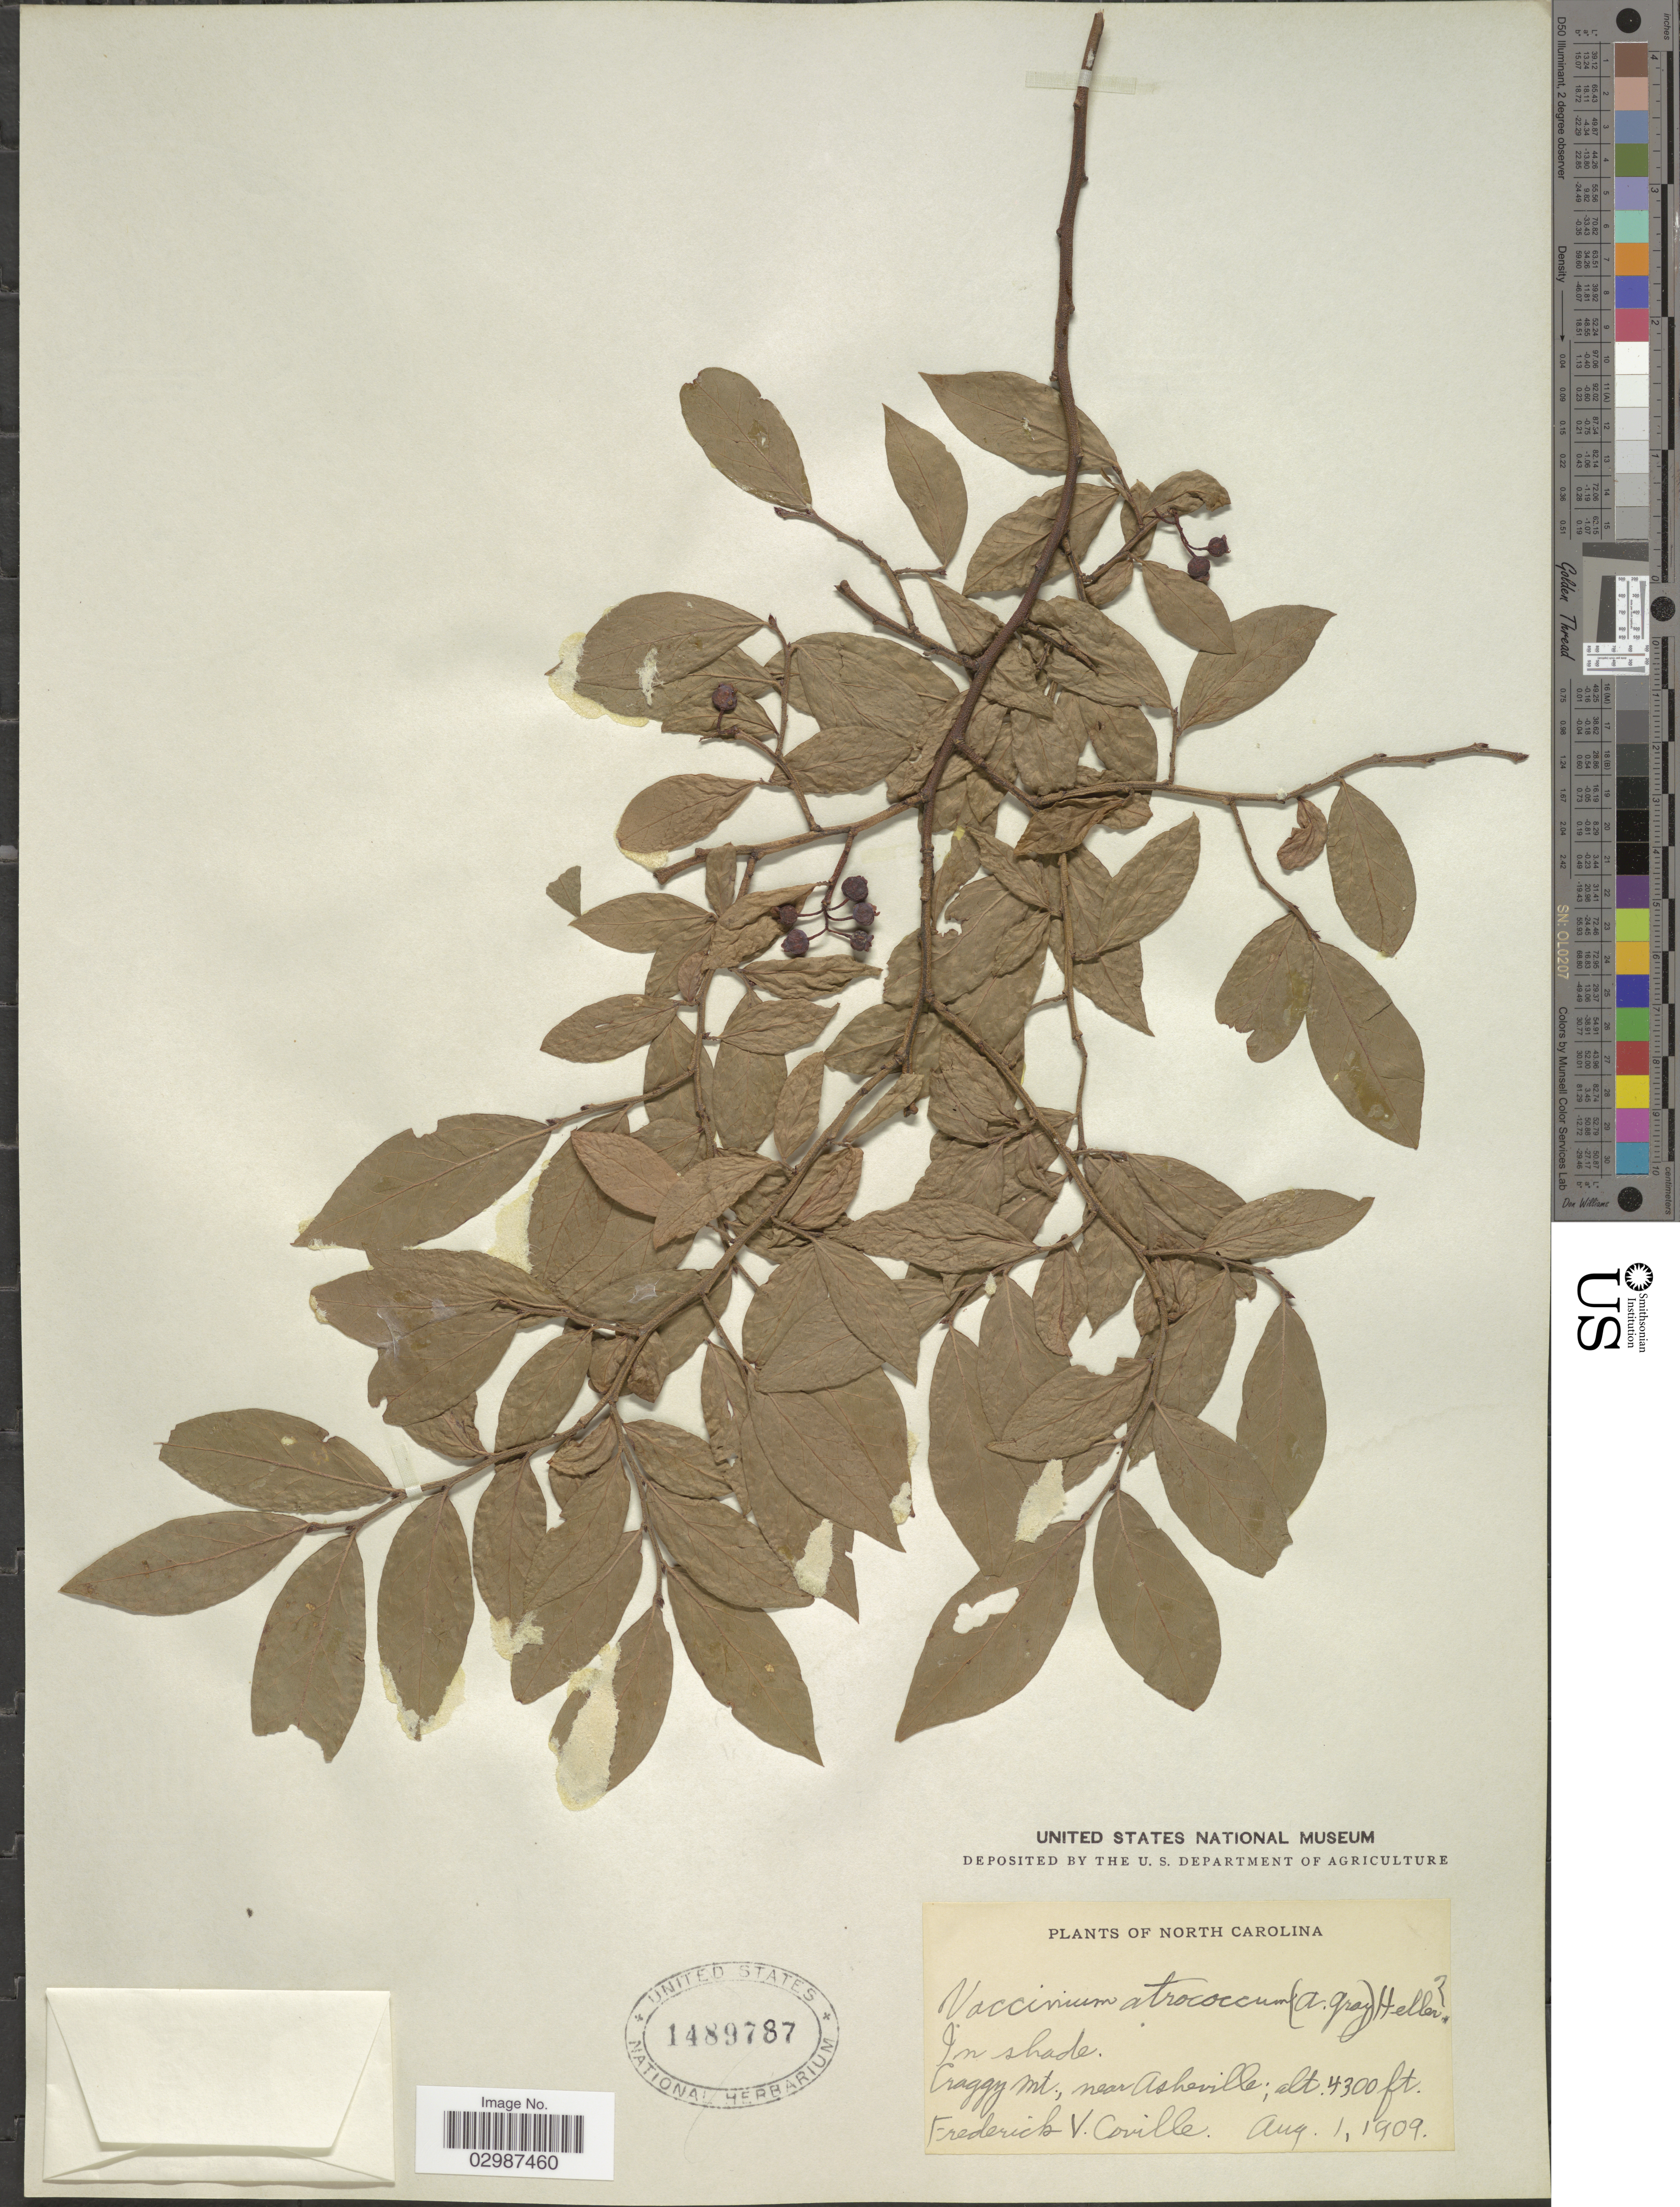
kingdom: Plantae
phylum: Tracheophyta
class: Magnoliopsida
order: Ericales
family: Ericaceae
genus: Vaccinium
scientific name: Vaccinium atrococcum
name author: (A. Gray) A. Heller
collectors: F. V. Coville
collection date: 1909-08-01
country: United States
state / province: North Carolina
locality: Craggy Mt., near Asheville.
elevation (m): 1311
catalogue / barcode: US 1489787